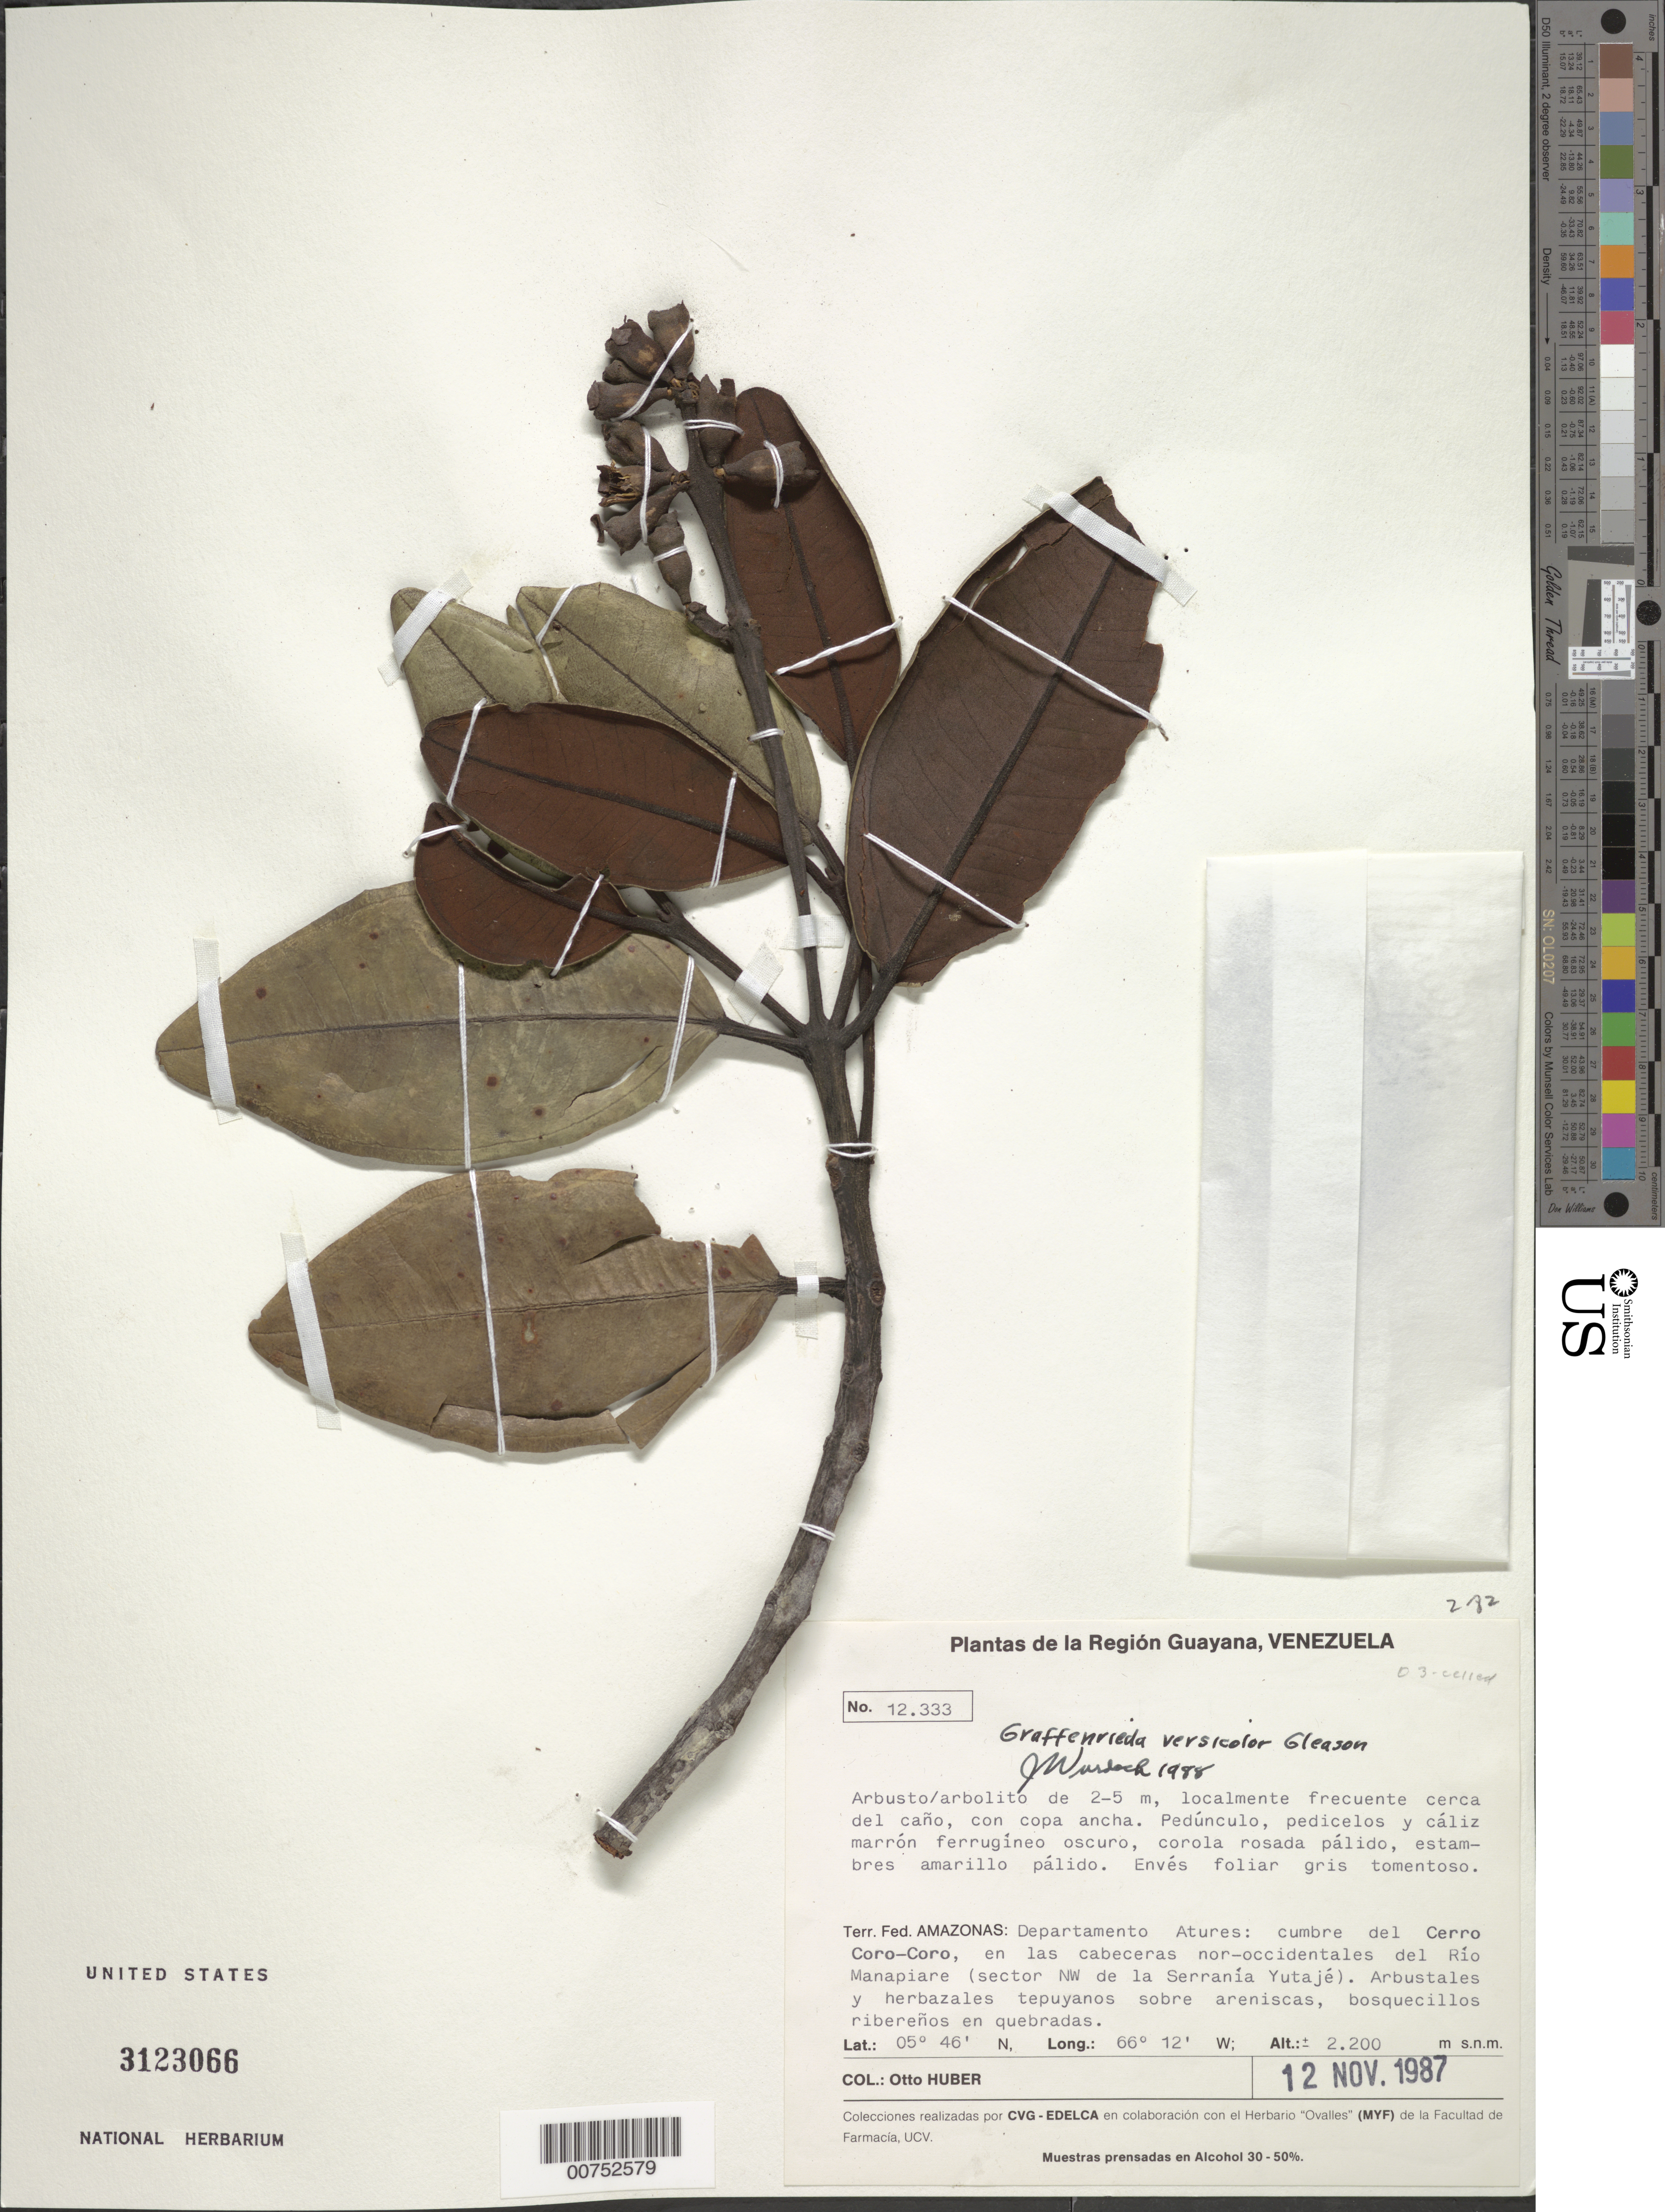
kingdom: Plantae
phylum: Tracheophyta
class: Magnoliopsida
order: Myrtales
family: Melastomataceae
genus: Graffenrieda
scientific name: Graffenrieda versicolor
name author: Gleason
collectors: O. Huber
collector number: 12333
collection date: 1987-11-12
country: Venezuela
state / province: Amazonas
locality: Región Guayana. Terr. Fed. Amazonas: Departamento Atures: cumbre del Cerro Coro-Coro, en las cabeceras nor-occidentales del Río Manapiare (sector NW de la Serranía Yutajé).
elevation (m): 2200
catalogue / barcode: US 3123066